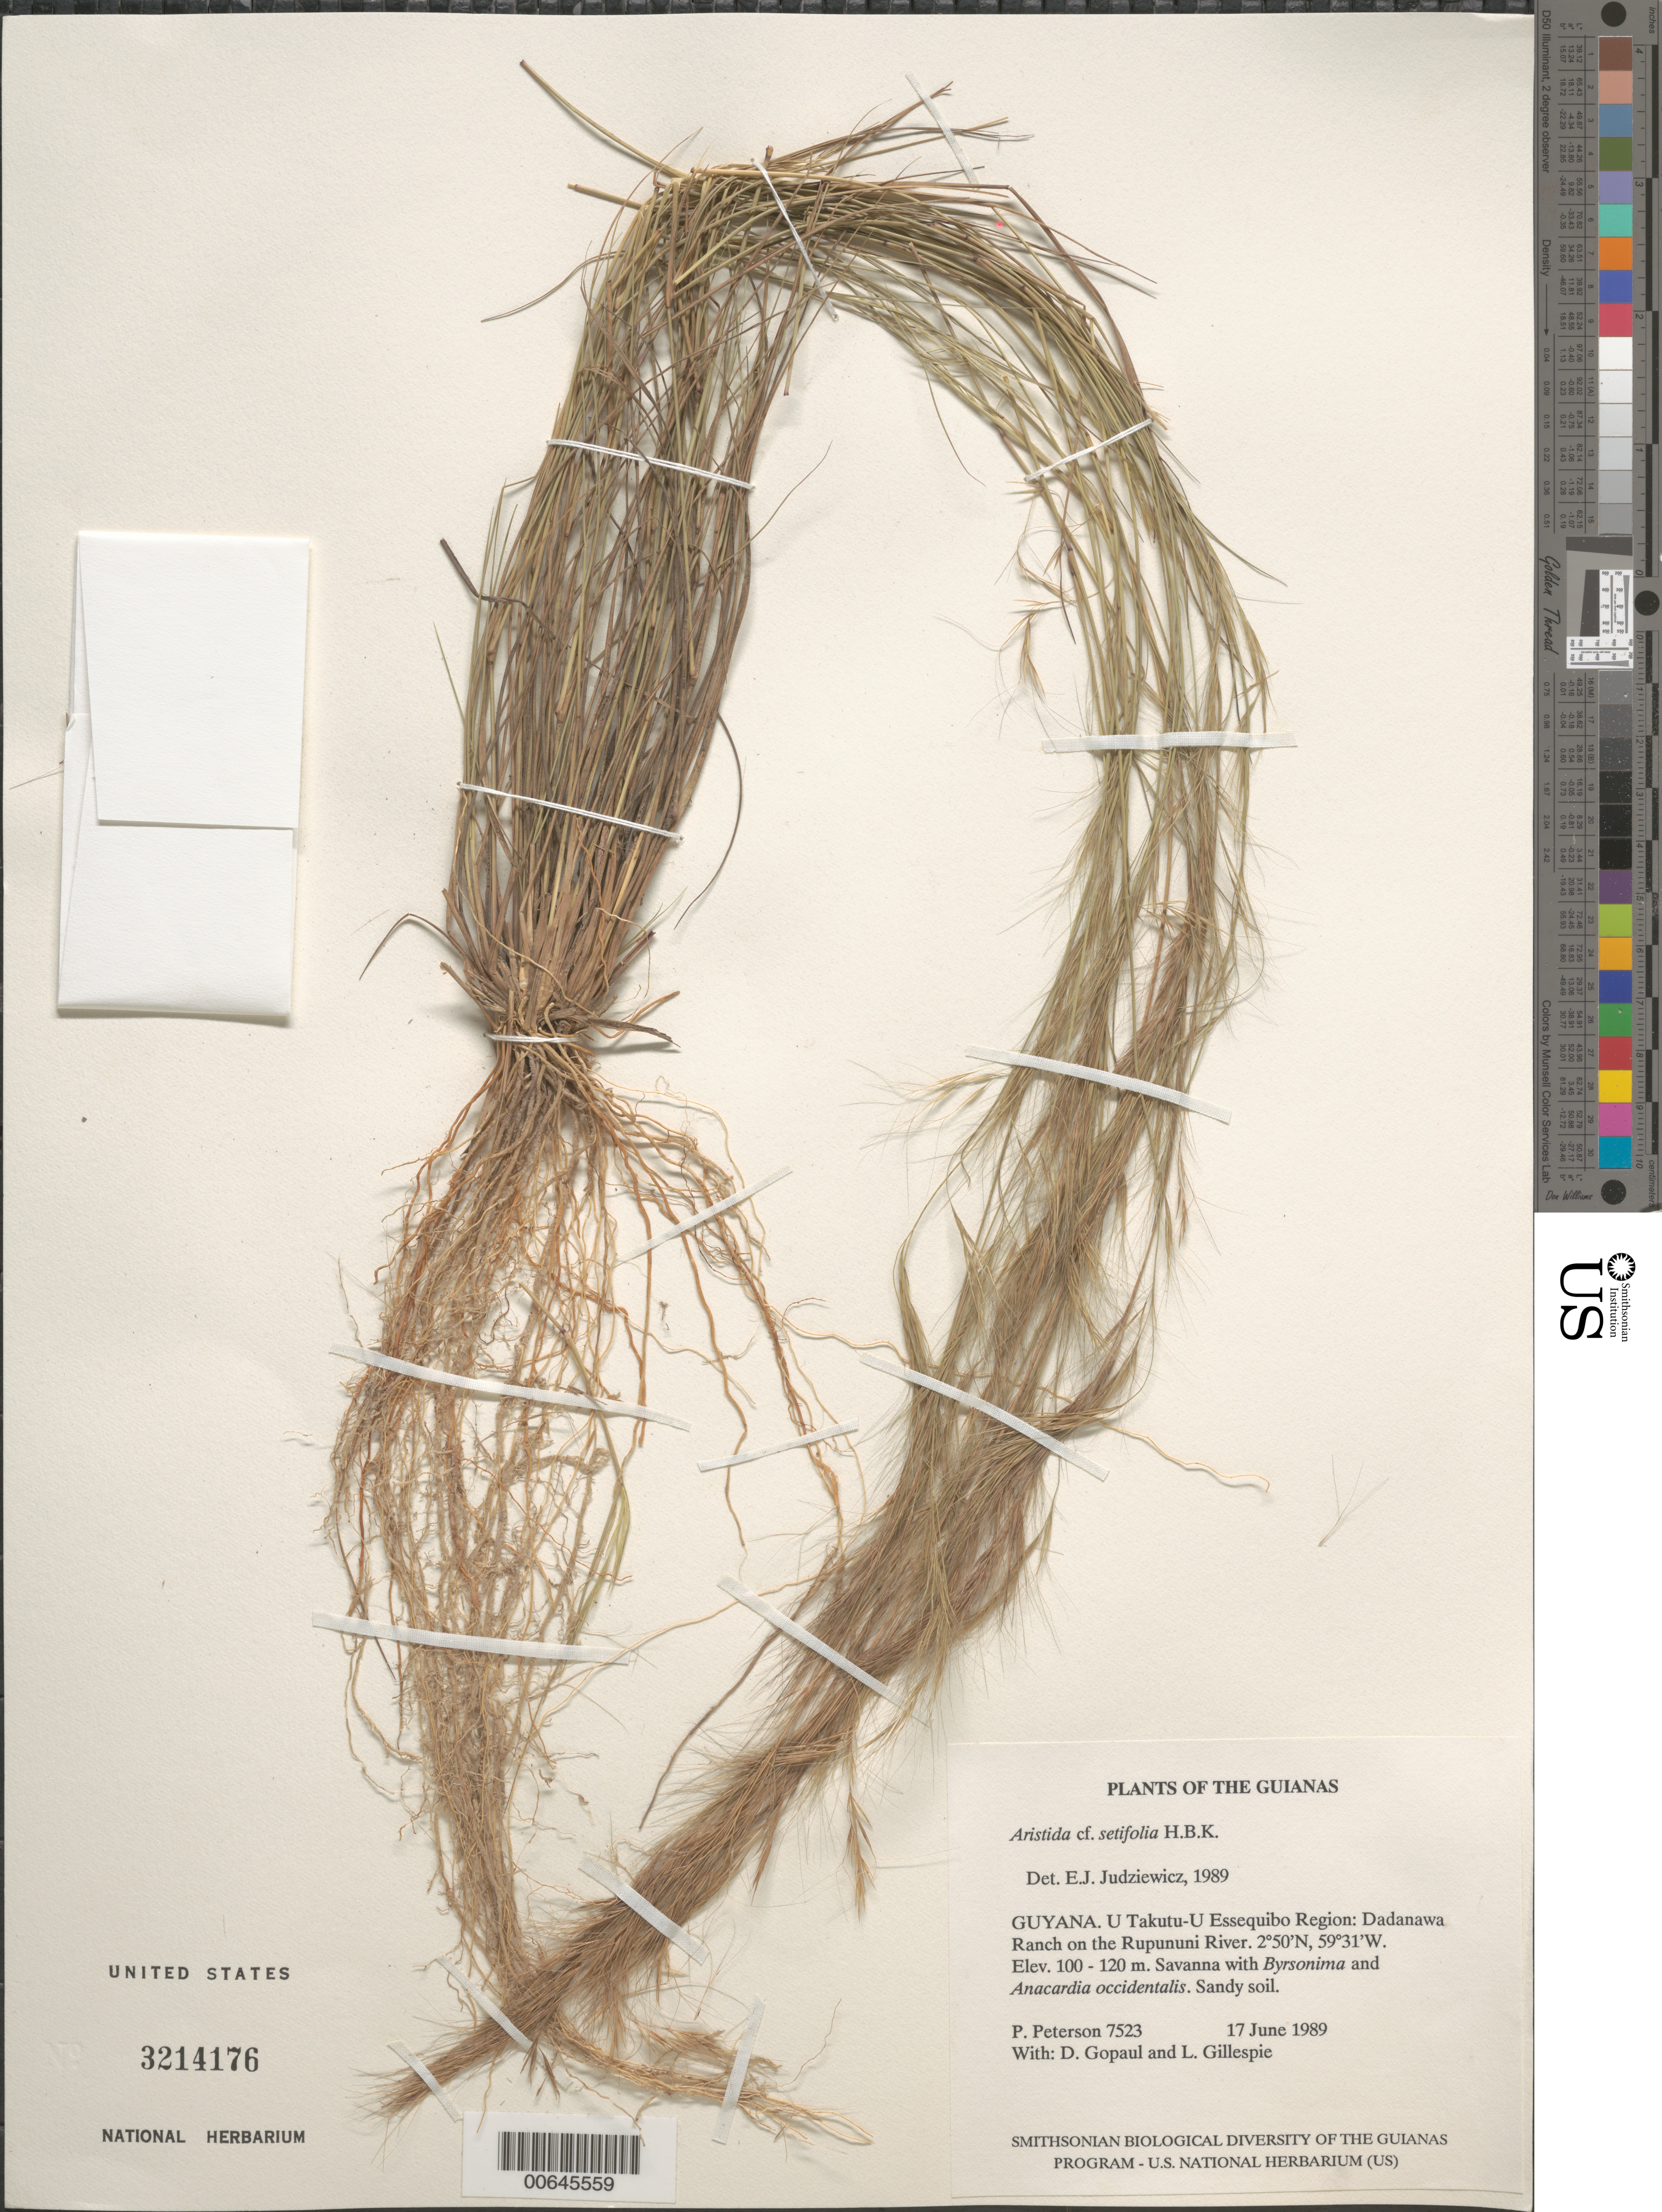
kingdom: Plantae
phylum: Tracheophyta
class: Liliopsida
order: Poales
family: Poaceae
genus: Aristida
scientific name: Aristida setifolia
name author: Kunth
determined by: Judziewicz, E. J.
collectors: P. M. Peterson, D. Gopaul & L. J. Gillespie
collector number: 7523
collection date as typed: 17 June 1989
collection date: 1989-06-17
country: Guyana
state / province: U. Takutu-U. Essequibo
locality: Dadanawa Ranch on the Rupununi River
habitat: Savanna with Byrsonima and Anacardium occidentale. Sandy soil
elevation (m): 100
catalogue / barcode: US 3214176